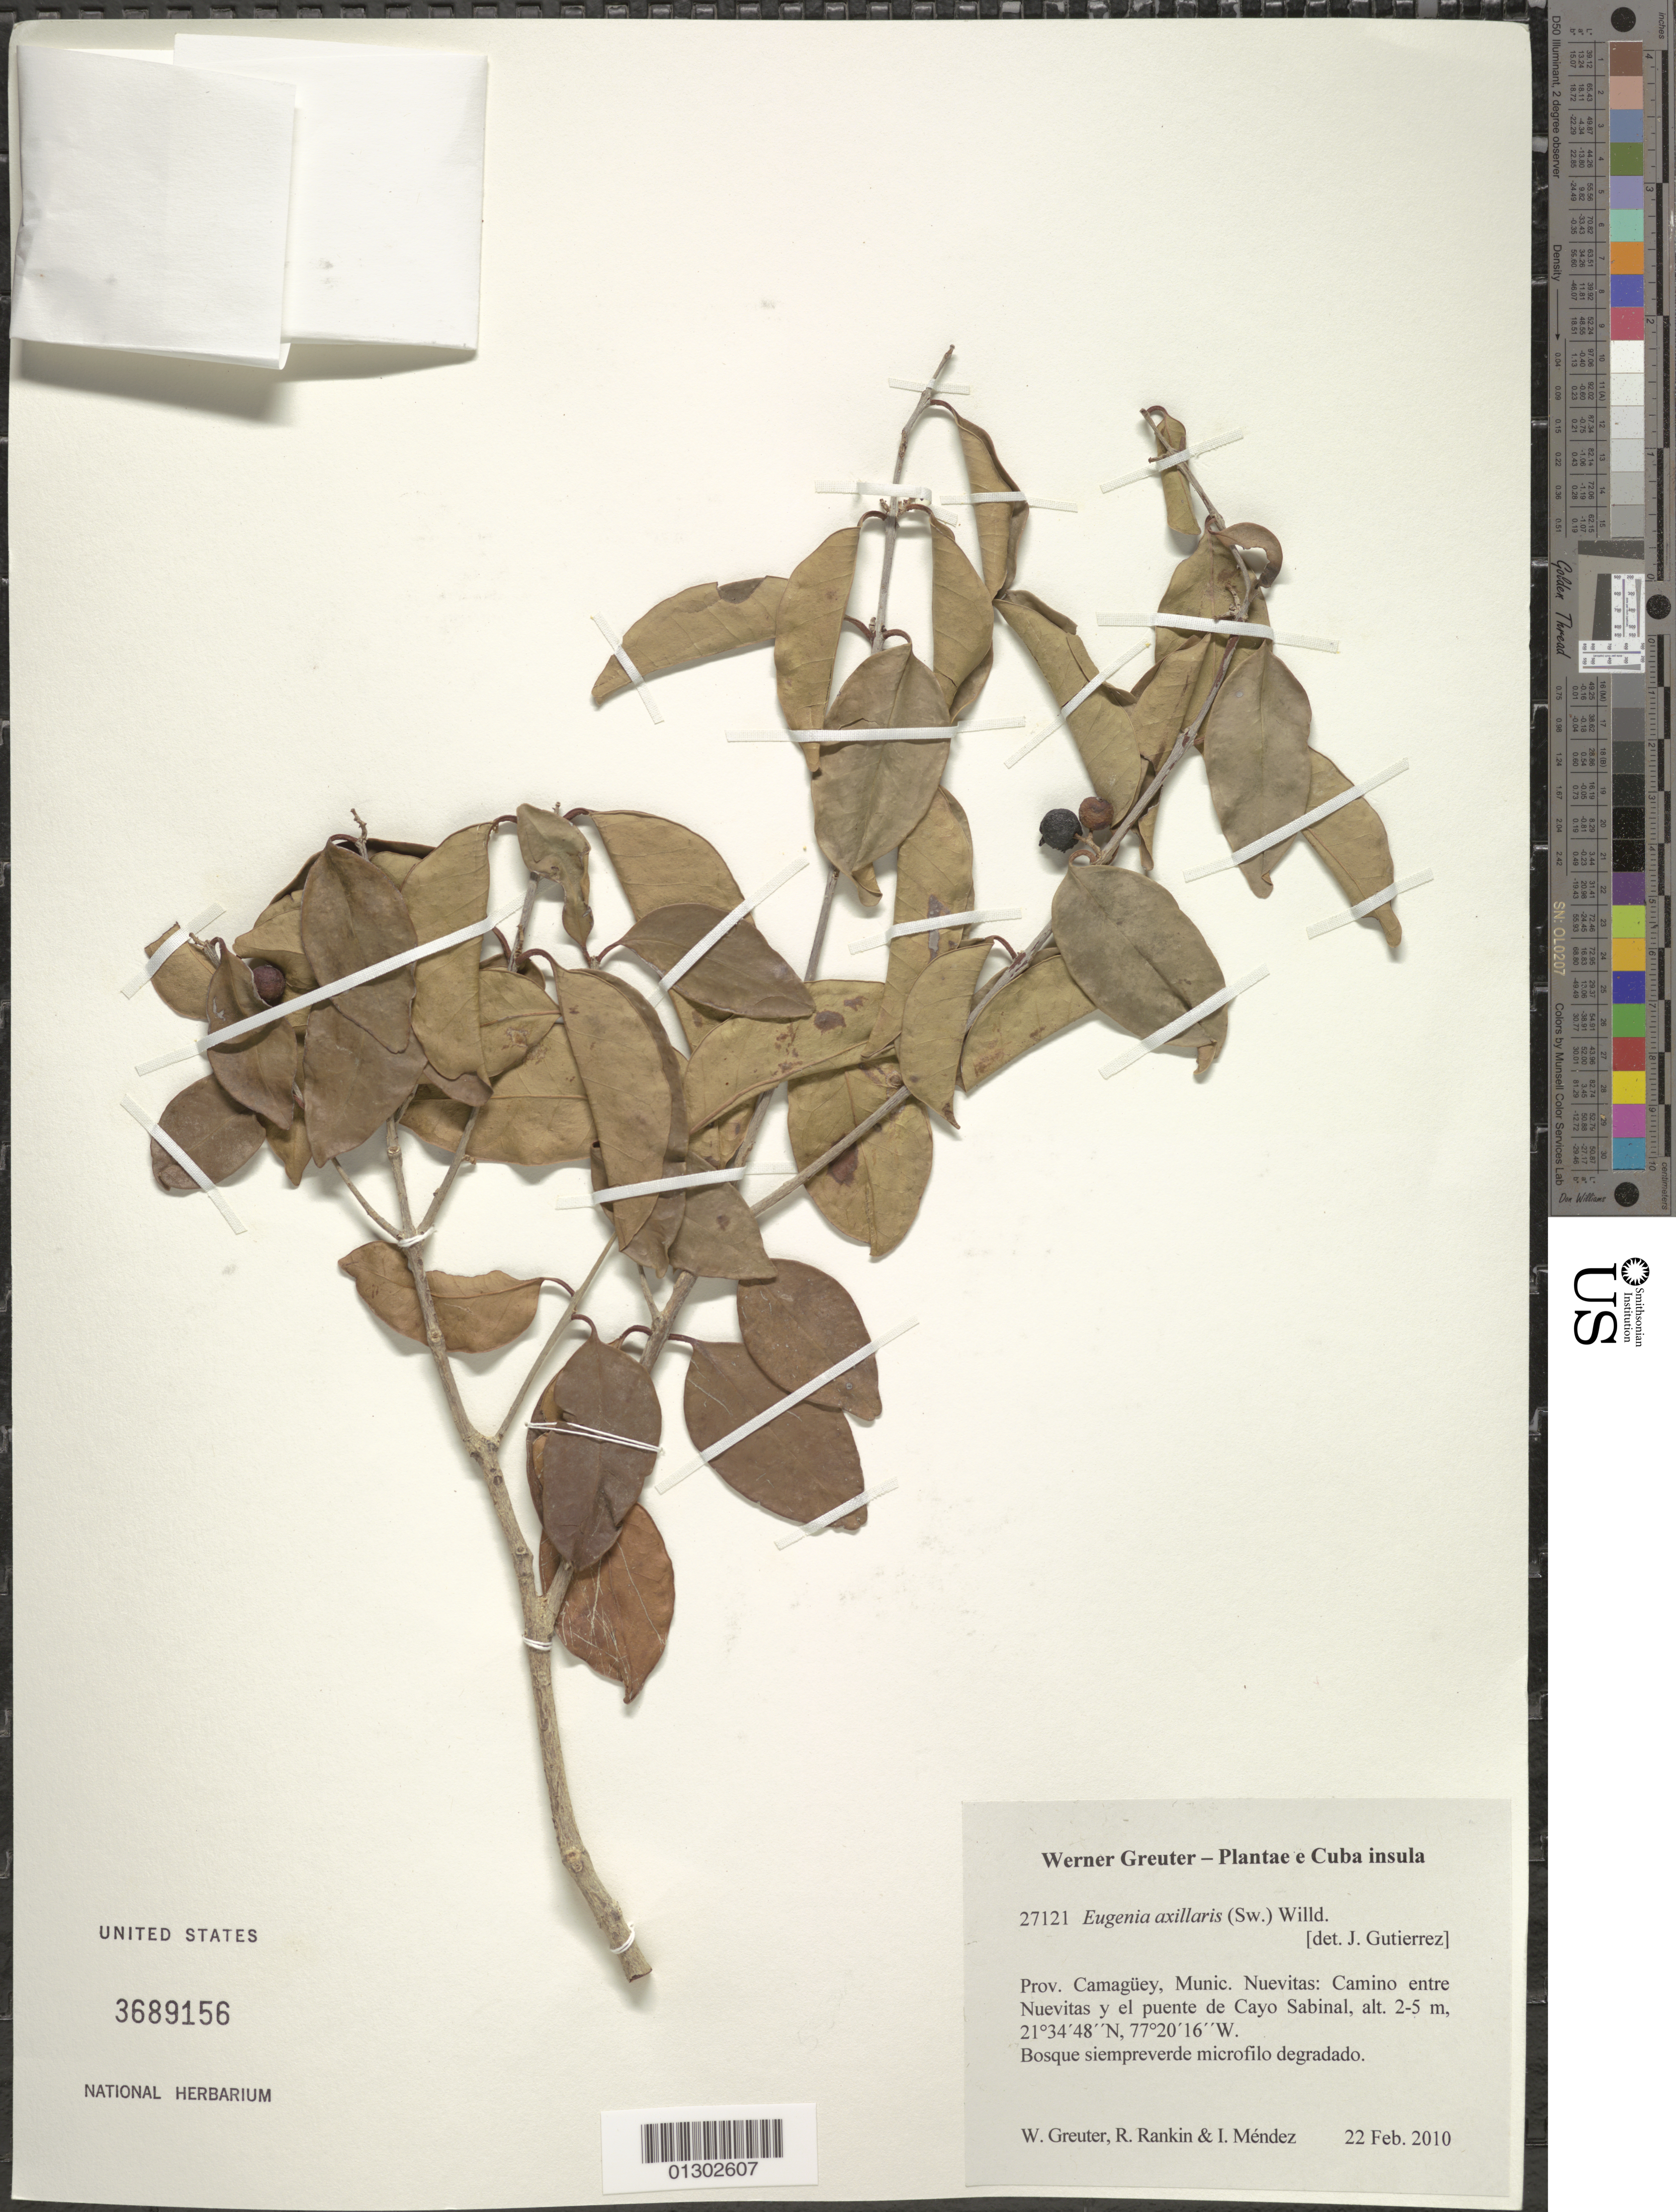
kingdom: Plantae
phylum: Tracheophyta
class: Magnoliopsida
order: Myrtales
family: Myrtaceae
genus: Eugenia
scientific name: Eugenia axillaris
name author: (Sw.) Willd.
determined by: Gutierrez, J.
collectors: W. R. Greuter, R. Rankin Rodriguez & I. Méndez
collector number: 27121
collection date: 2010-02-22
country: Cuba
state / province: Camagüey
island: Cuba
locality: Munic. Nuevitas: Camino entre Nuevitas y el puente de Cayo Sabinal.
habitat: Bosque siempreverde microfilo degradado.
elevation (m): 2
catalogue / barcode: US 3689156